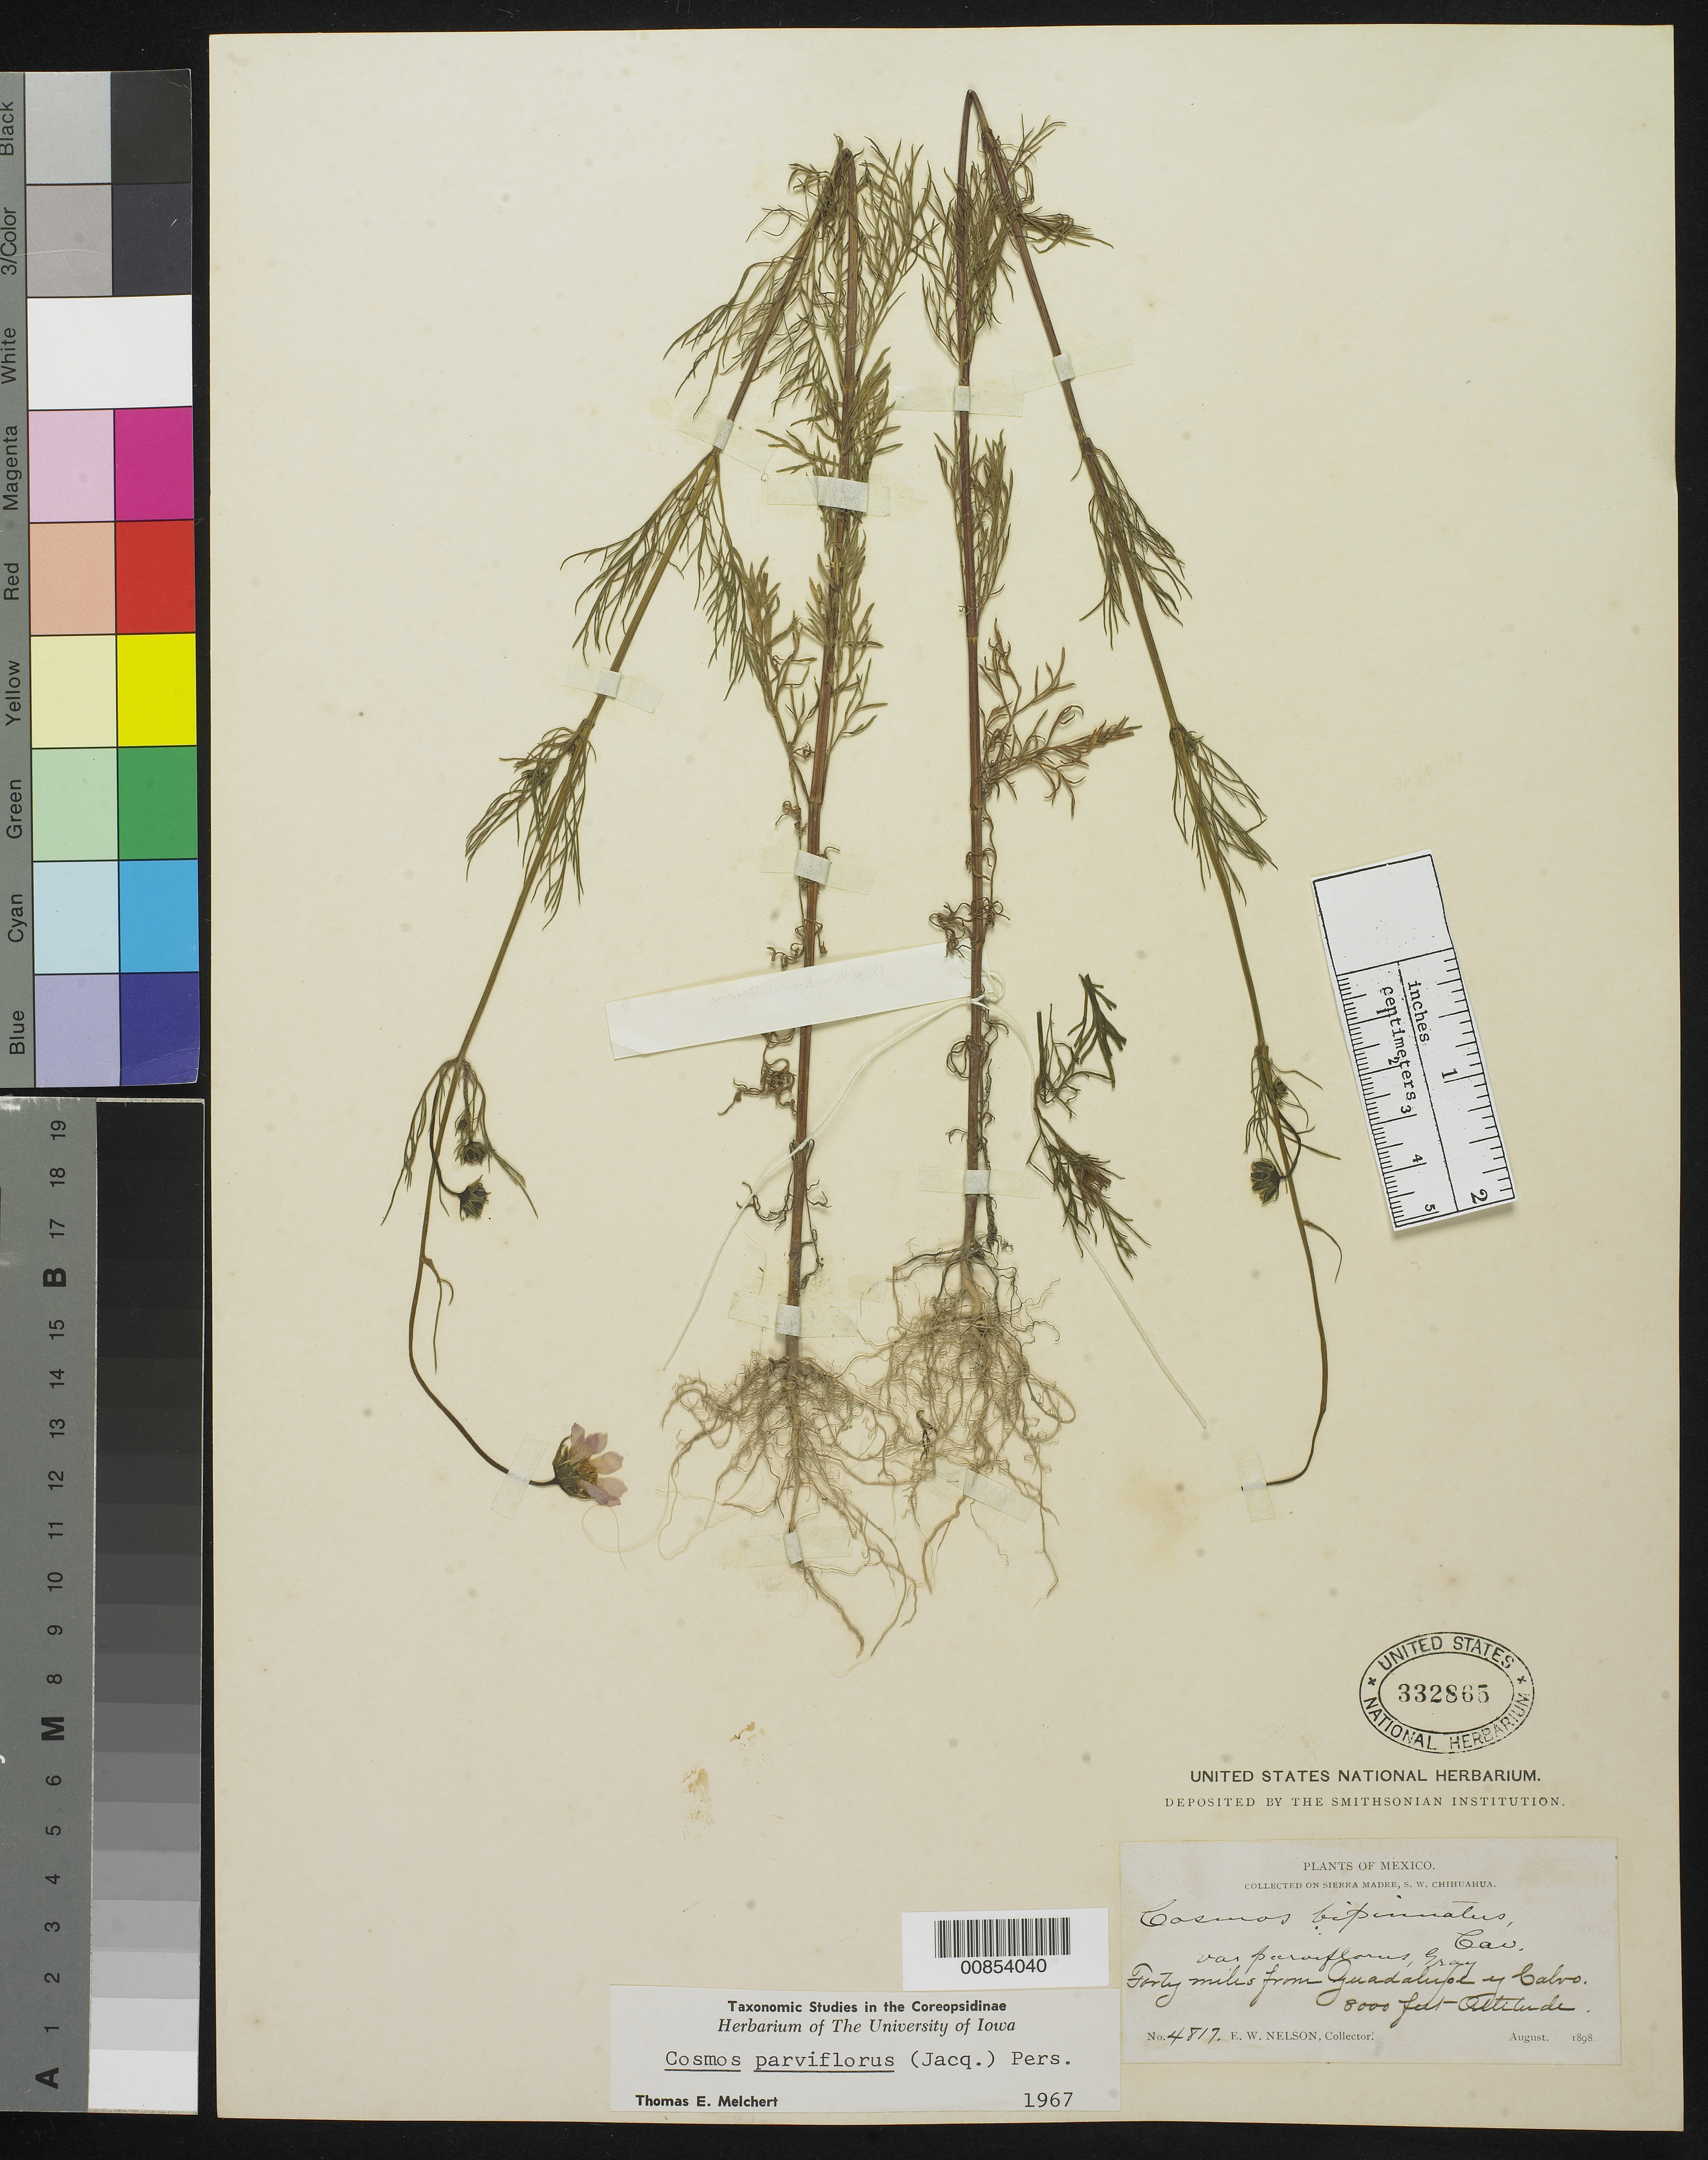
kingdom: Plantae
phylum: Tracheophyta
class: Magnoliopsida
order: Asterales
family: Asteraceae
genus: Cosmos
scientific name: Cosmos parviflorus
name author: (Jacq.) Pers.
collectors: E. W. Nelson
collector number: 4817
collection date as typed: Aug 1898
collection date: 1898-08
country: Mexico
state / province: Chihuahua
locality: Forty miles from Guadalupe y Calvo. Sierra Madre, SW Chihuahua.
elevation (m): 2438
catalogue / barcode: US 332865